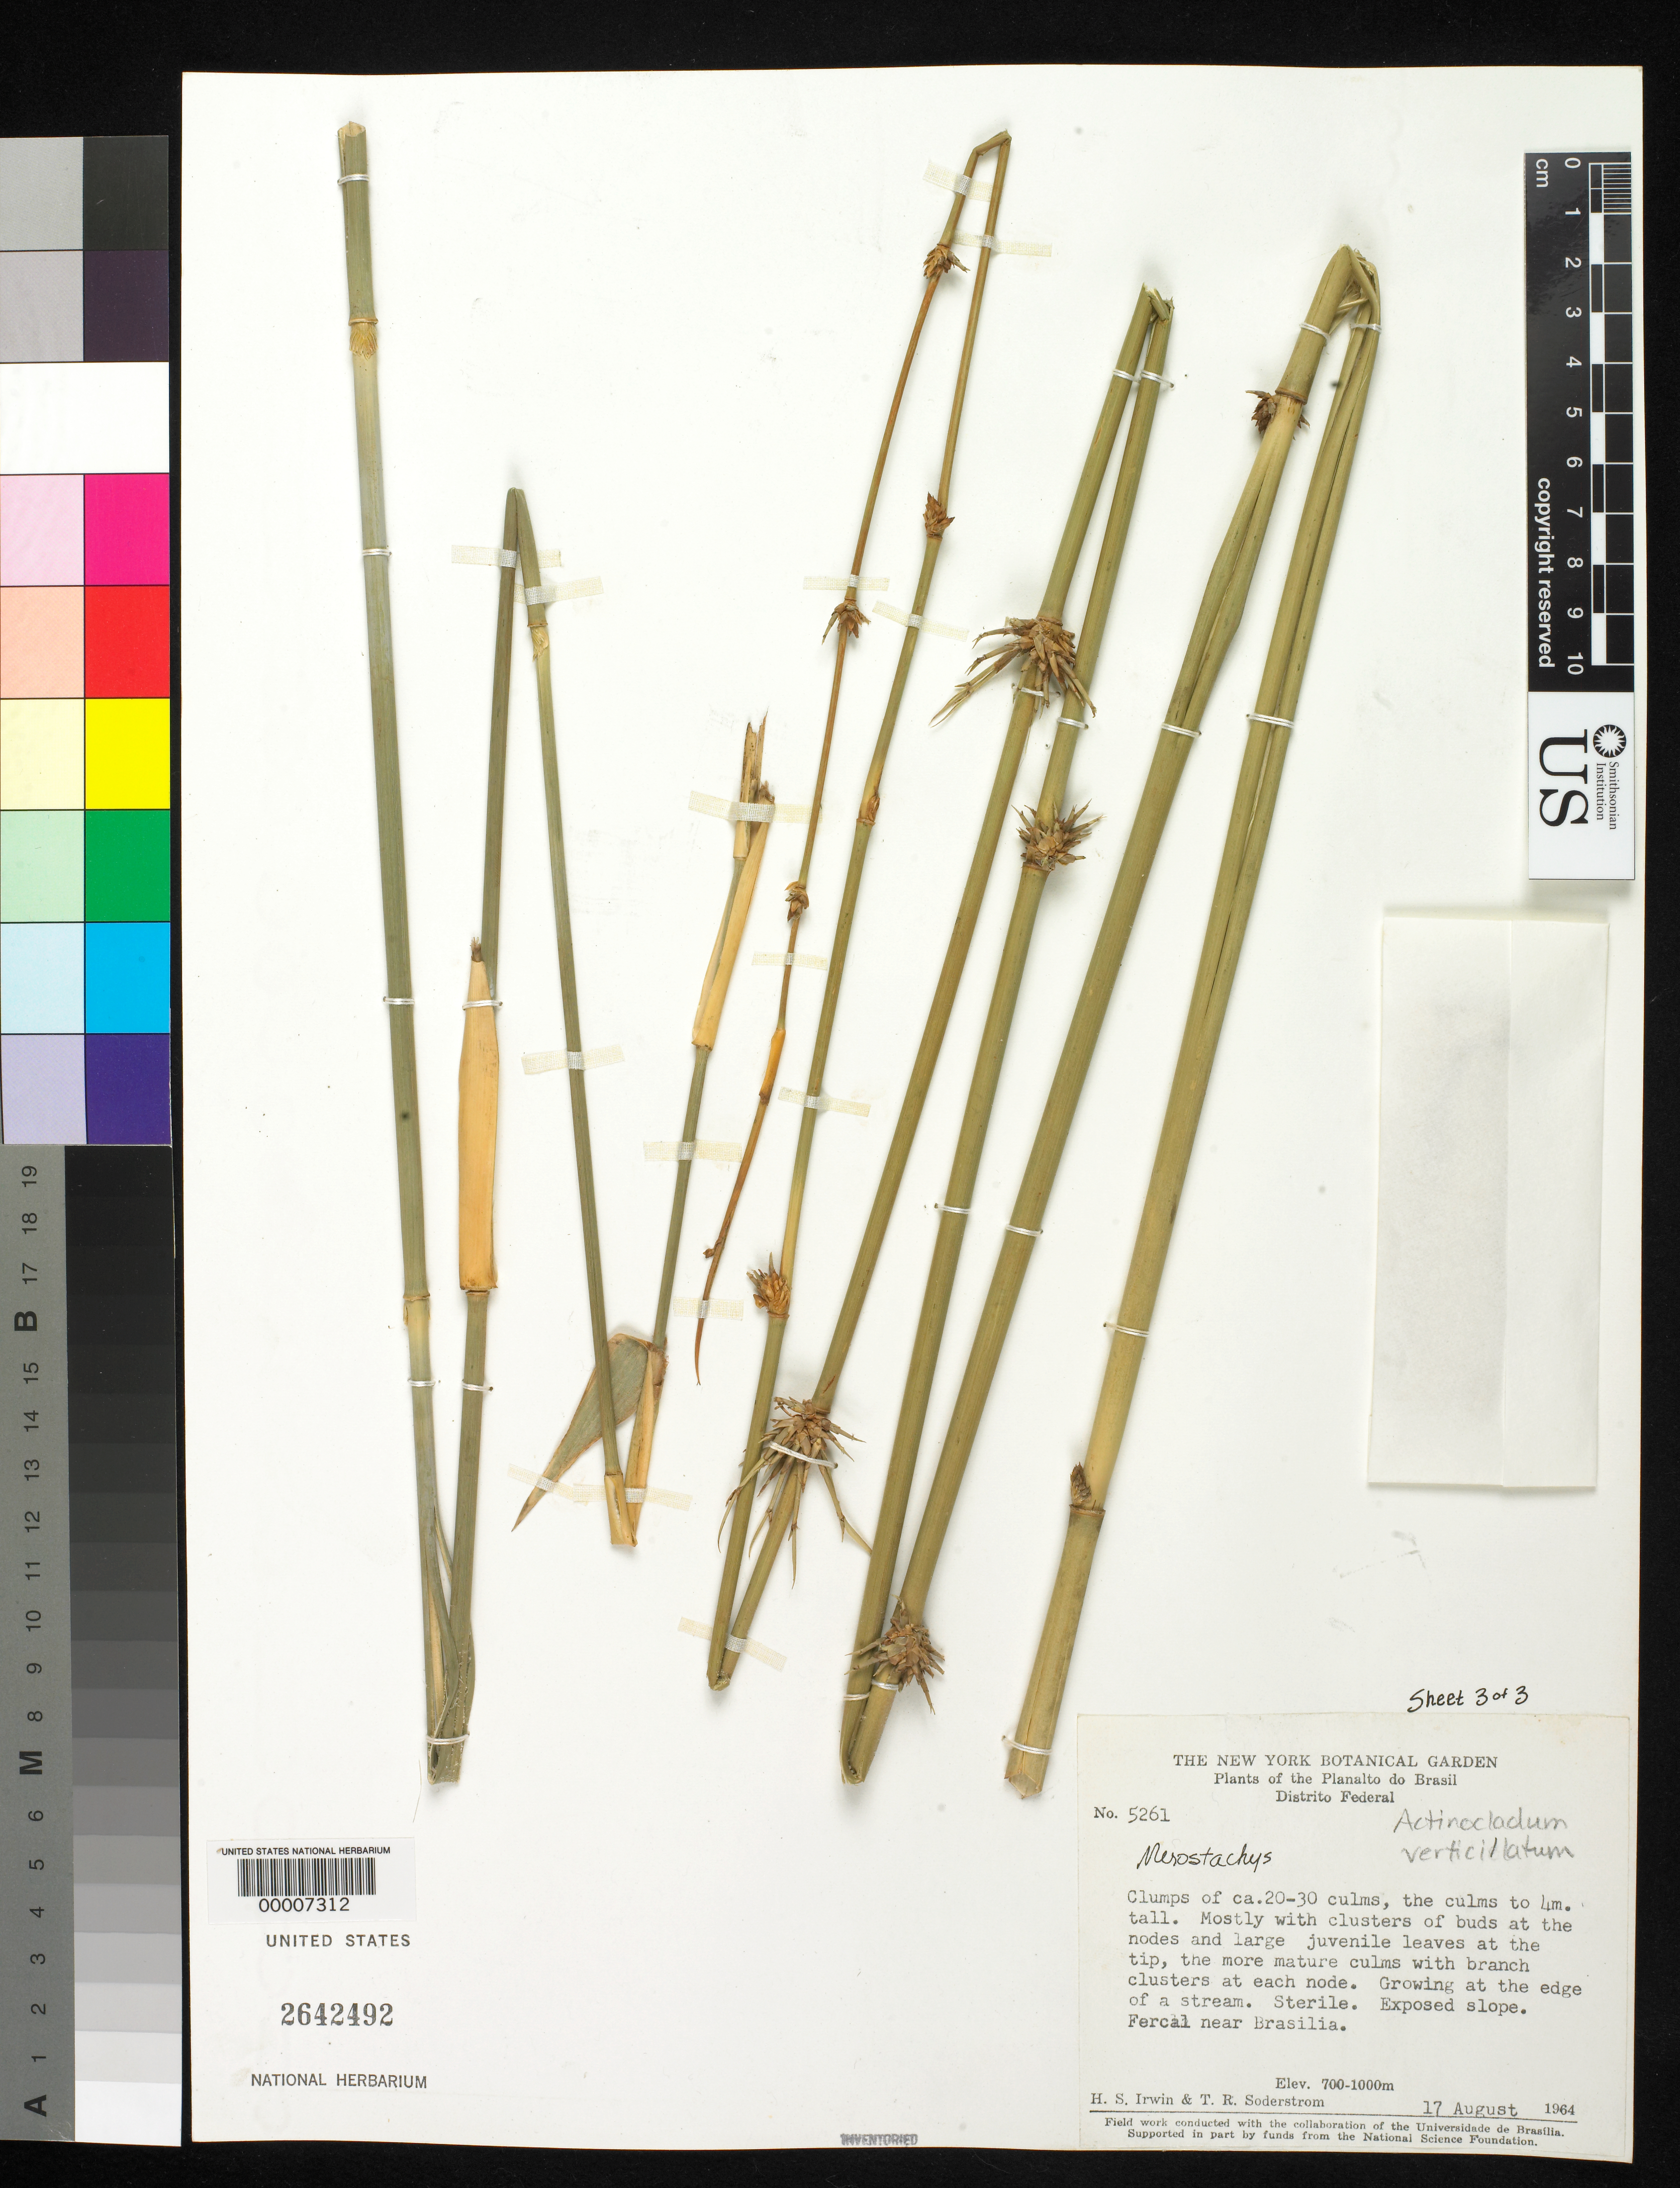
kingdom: Plantae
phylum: Tracheophyta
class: Liliopsida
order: Poales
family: Poaceae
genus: Actinocladum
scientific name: Actinocladum verticillatum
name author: (Nees) McClure ex Soderstr.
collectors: H. Irwin & T. R. Soderstrom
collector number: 5261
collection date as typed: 17 Aug 1964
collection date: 1964-08-17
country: Brazil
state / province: Distrito Federal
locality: Brasilia, Eliseu, divisa do Distrito com Goias.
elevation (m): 700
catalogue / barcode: US 2642492